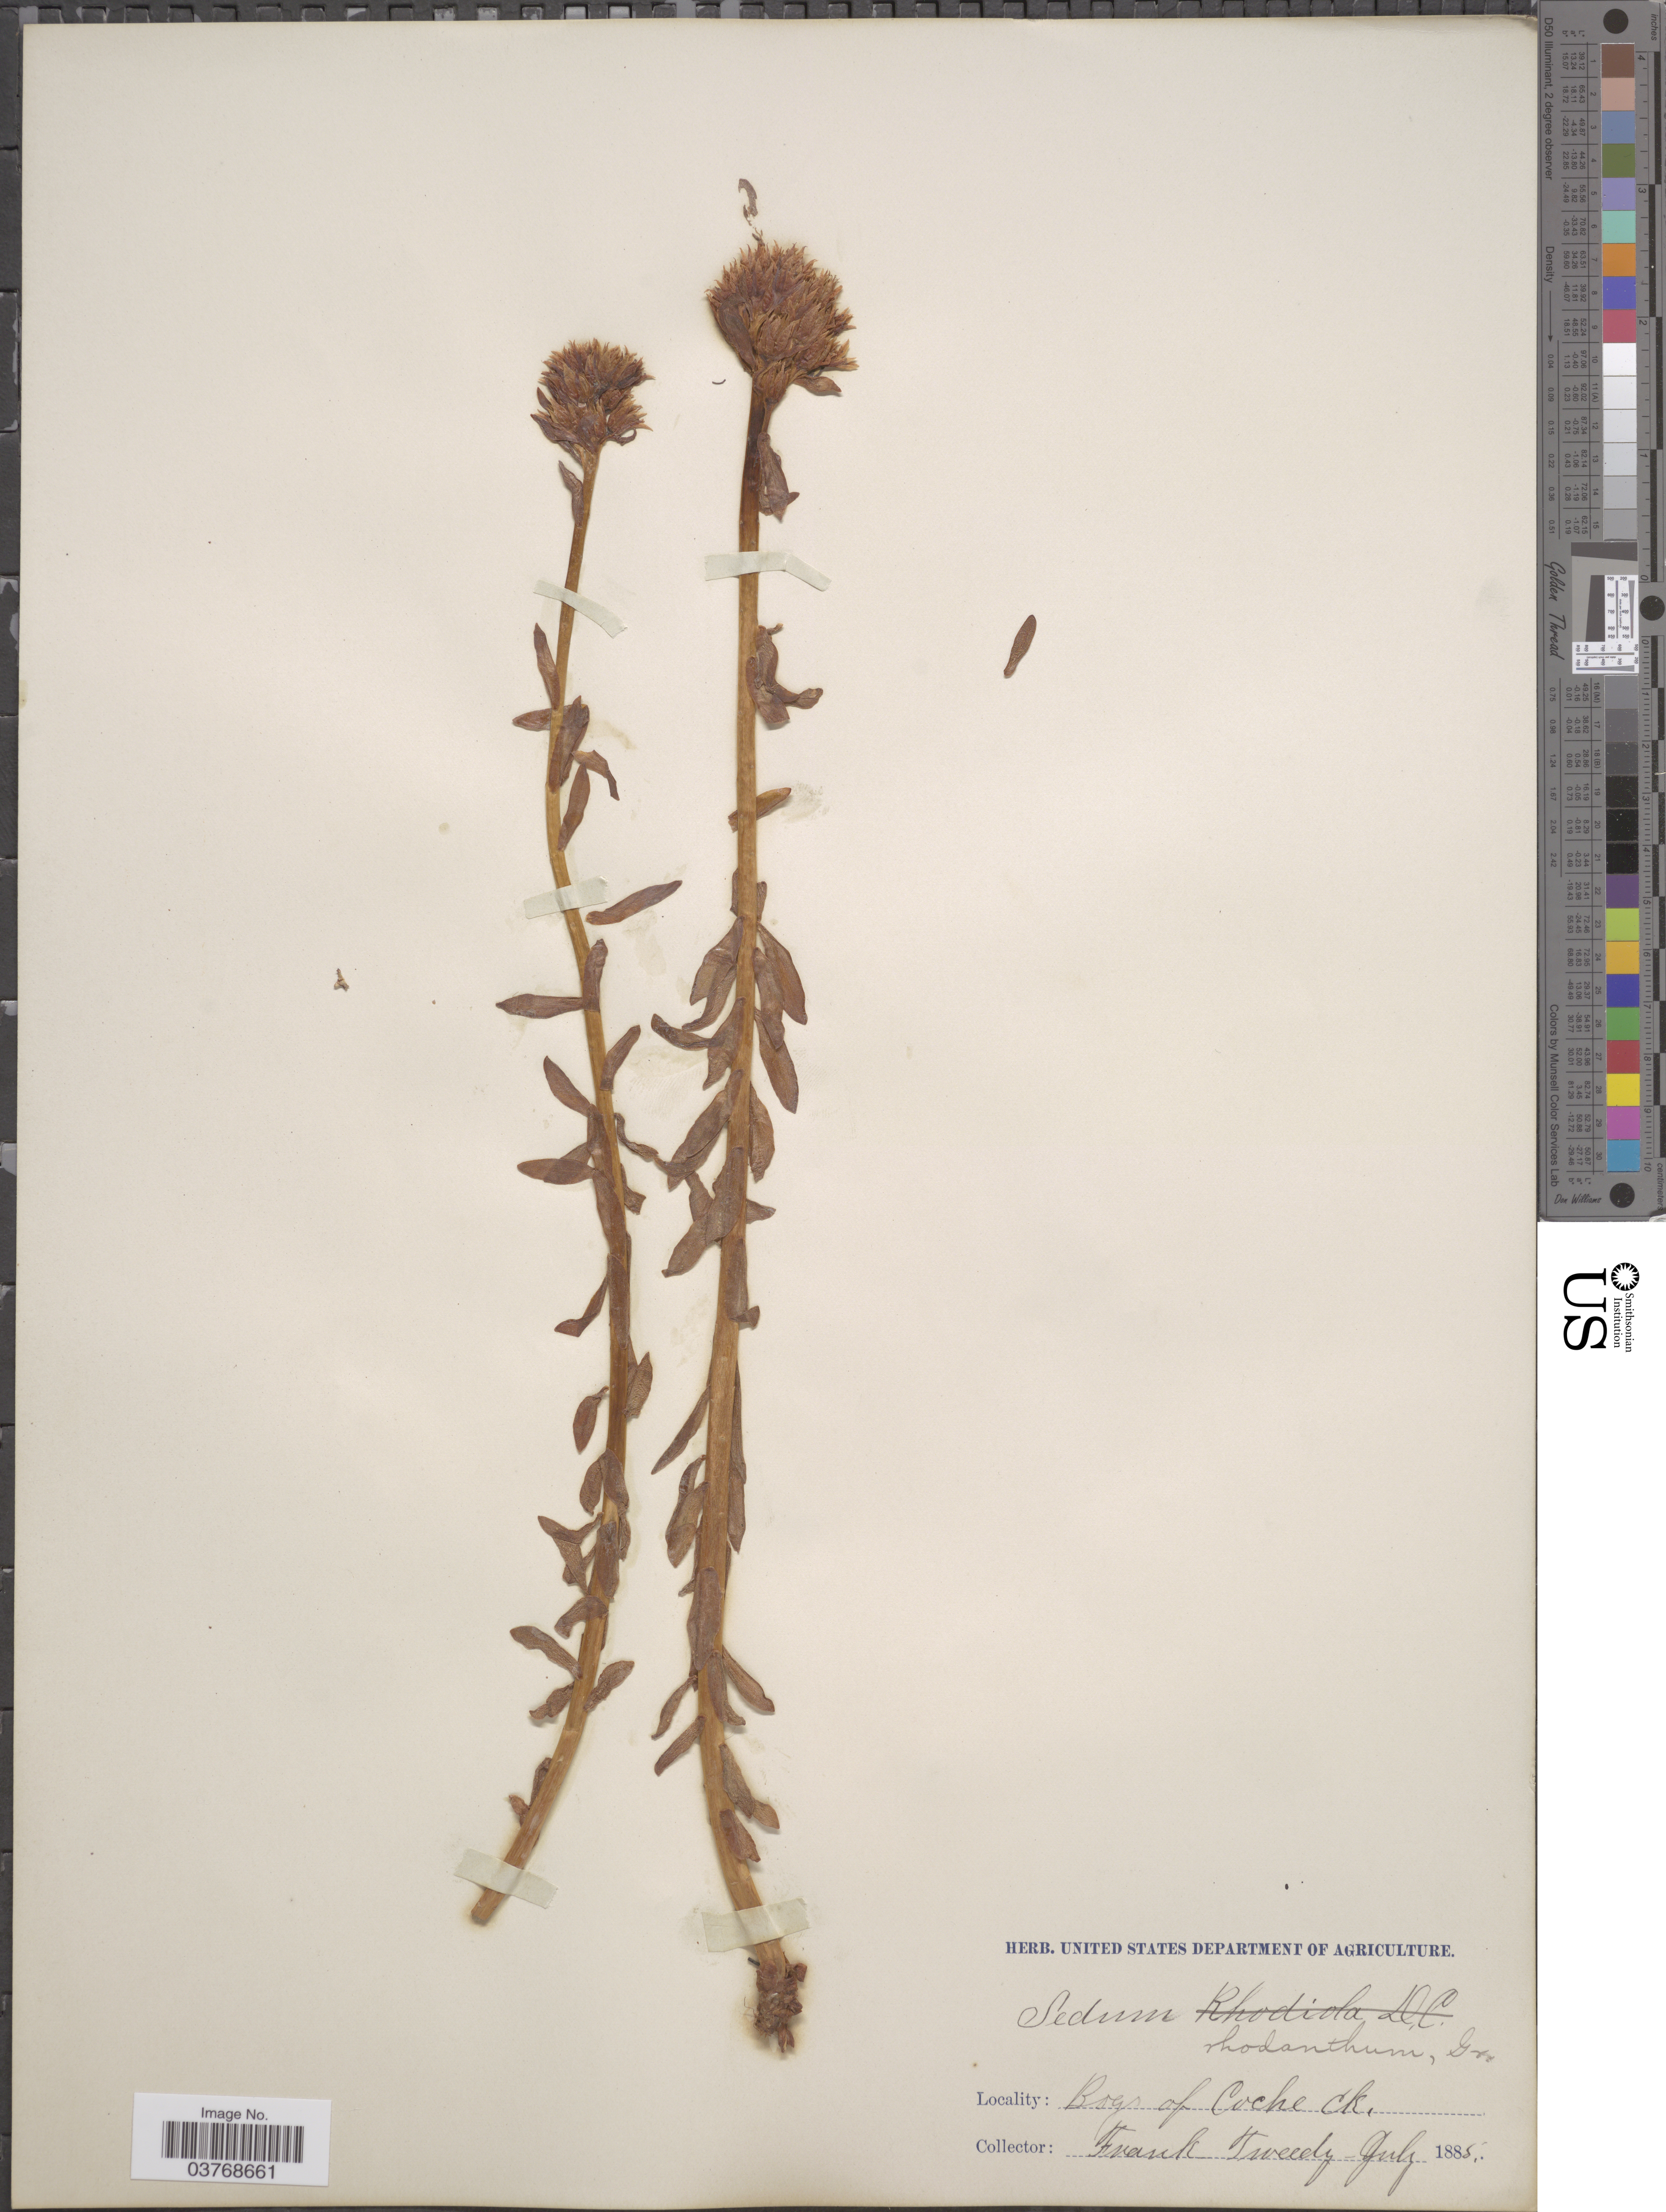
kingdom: Plantae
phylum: Tracheophyta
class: Magnoliopsida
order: Saxifragales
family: Crassulaceae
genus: Rhodiola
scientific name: Rhodiola rhodantha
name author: (A. Gray) H. Jacobsen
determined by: Strong, Mark T., (BOT), Smithsonian Institution - National Museum of Natural History (UNITED STATES)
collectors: F. Tweedy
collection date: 1885-07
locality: Bogs of Coche Ck.